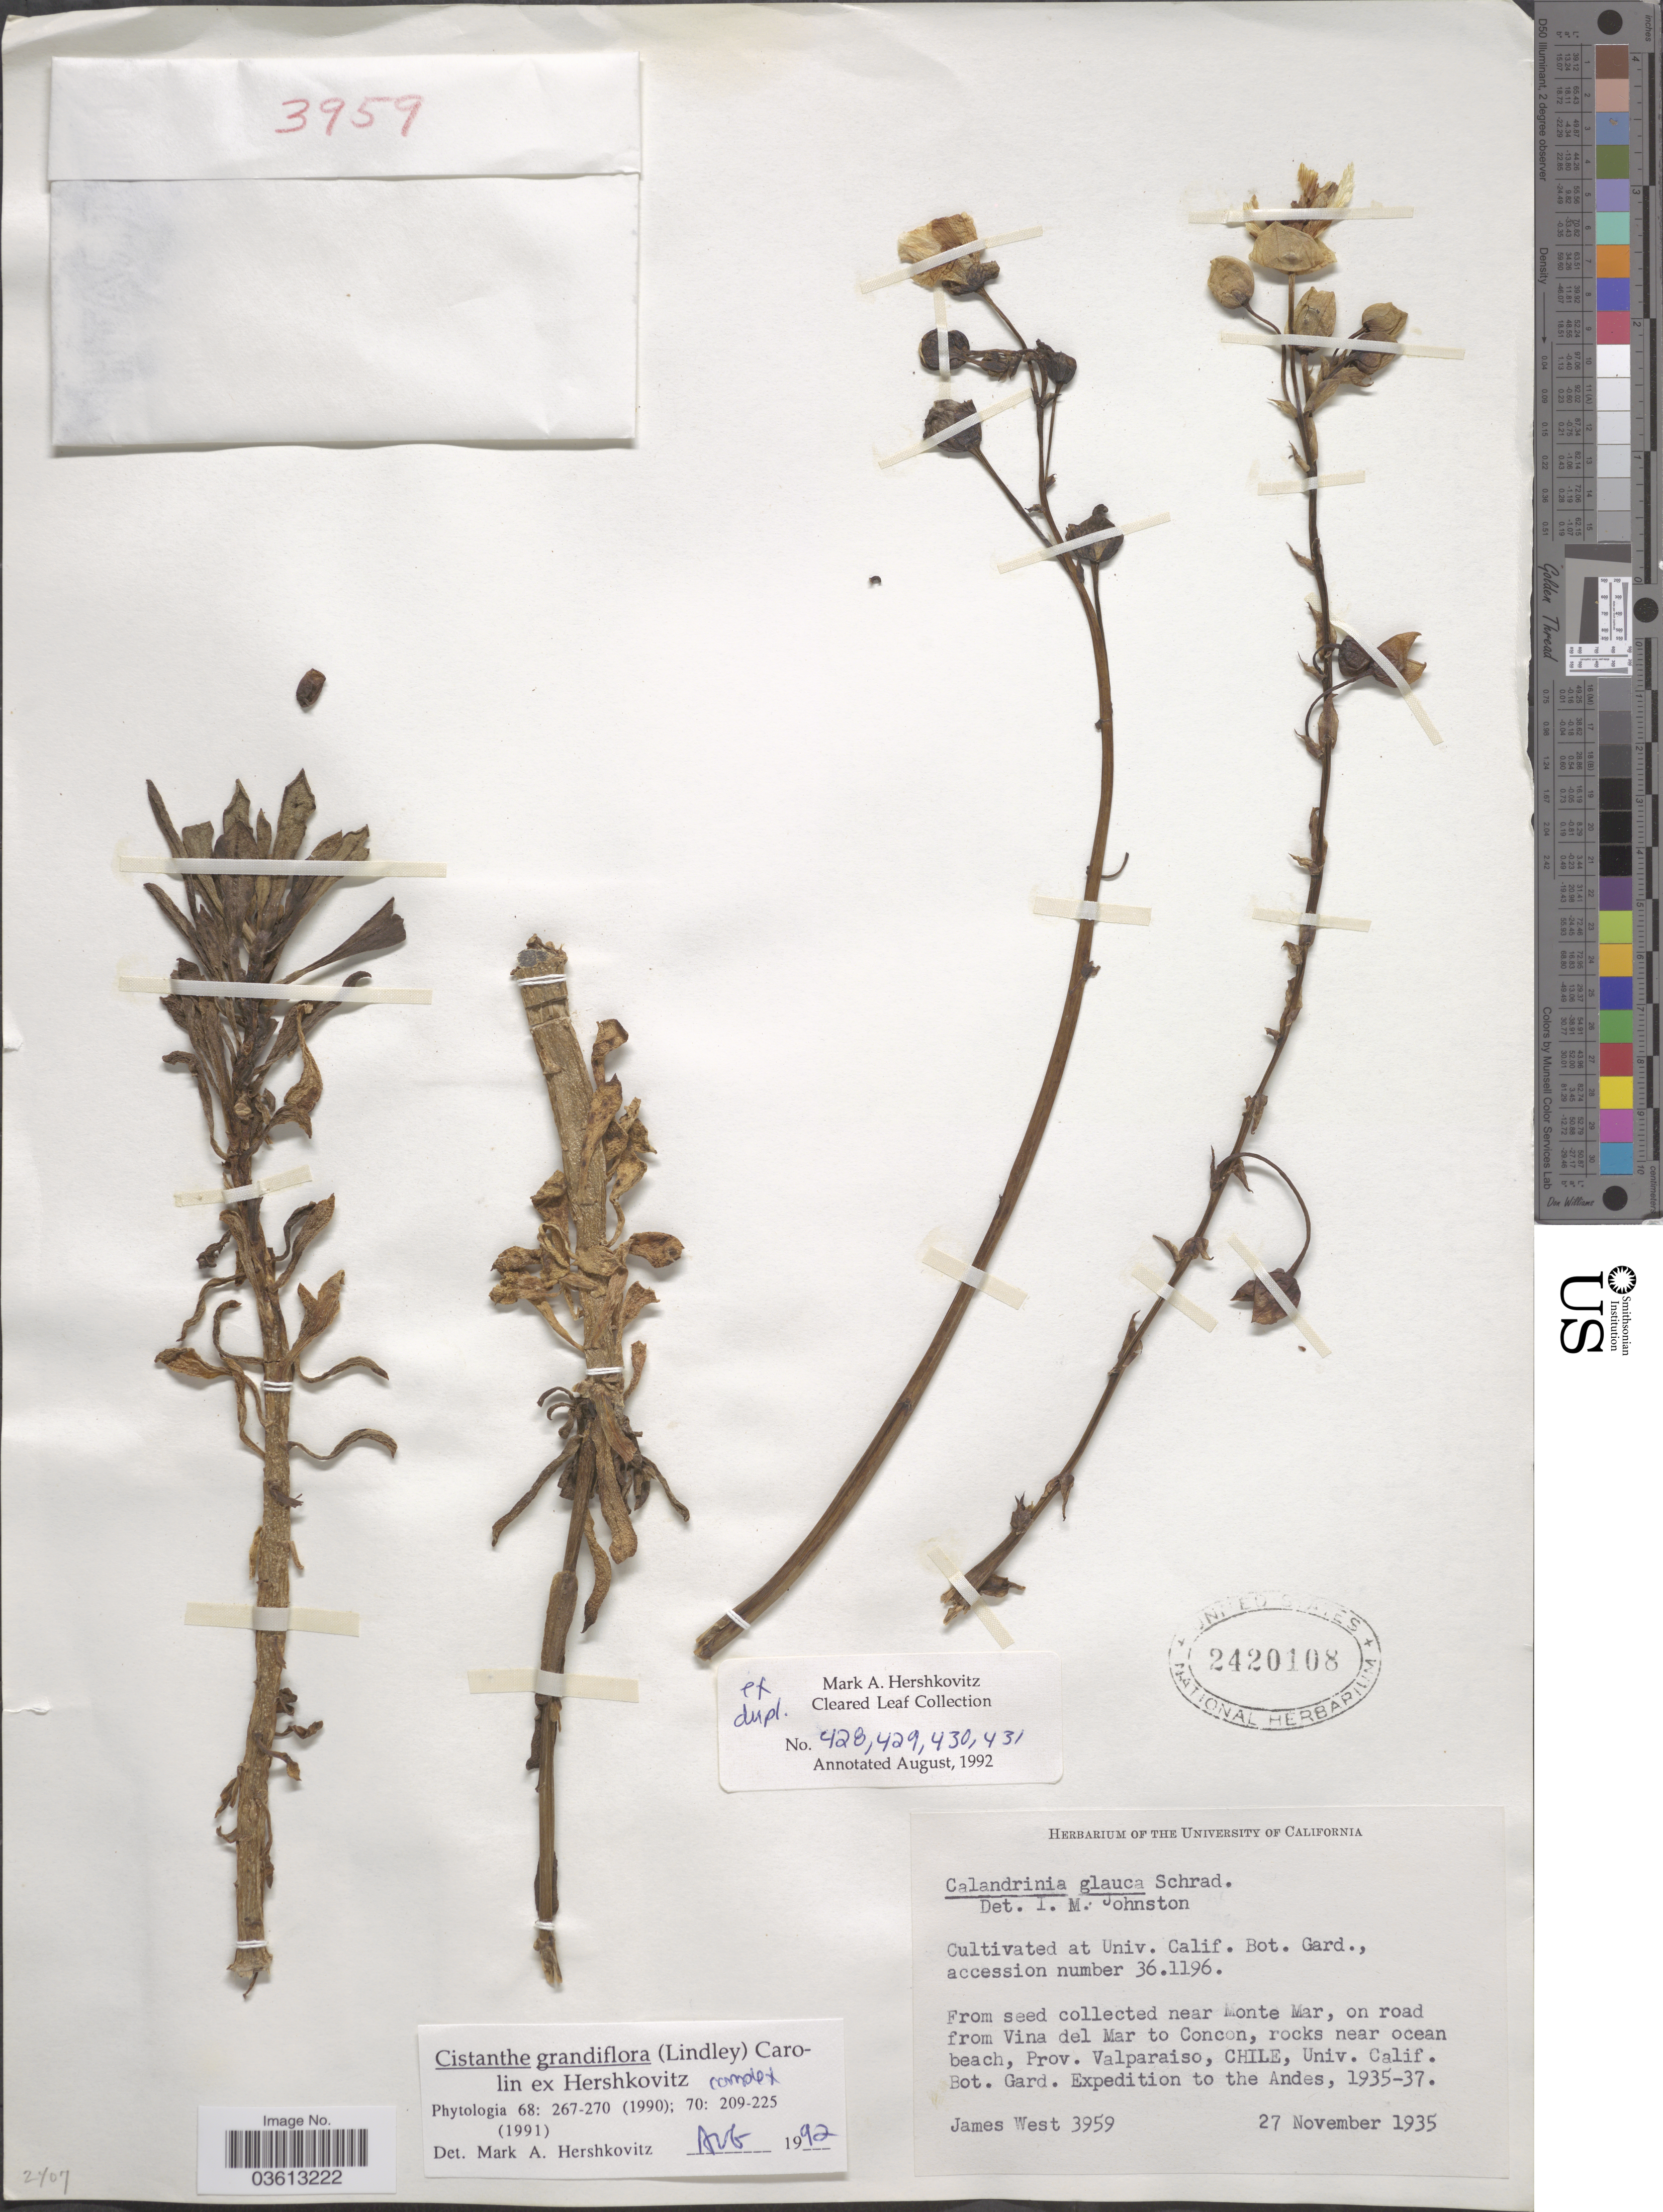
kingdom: Plantae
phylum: Tracheophyta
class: Magnoliopsida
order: Caryophyllales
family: Montiaceae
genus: Calandrinia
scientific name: Calandrinia grandiflora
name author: Lindl.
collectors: J. West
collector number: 3959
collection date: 1935-11-27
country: United States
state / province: California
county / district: Alameda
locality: Cultivated at Univ. Calif. Bot. Gard.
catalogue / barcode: US 2420108